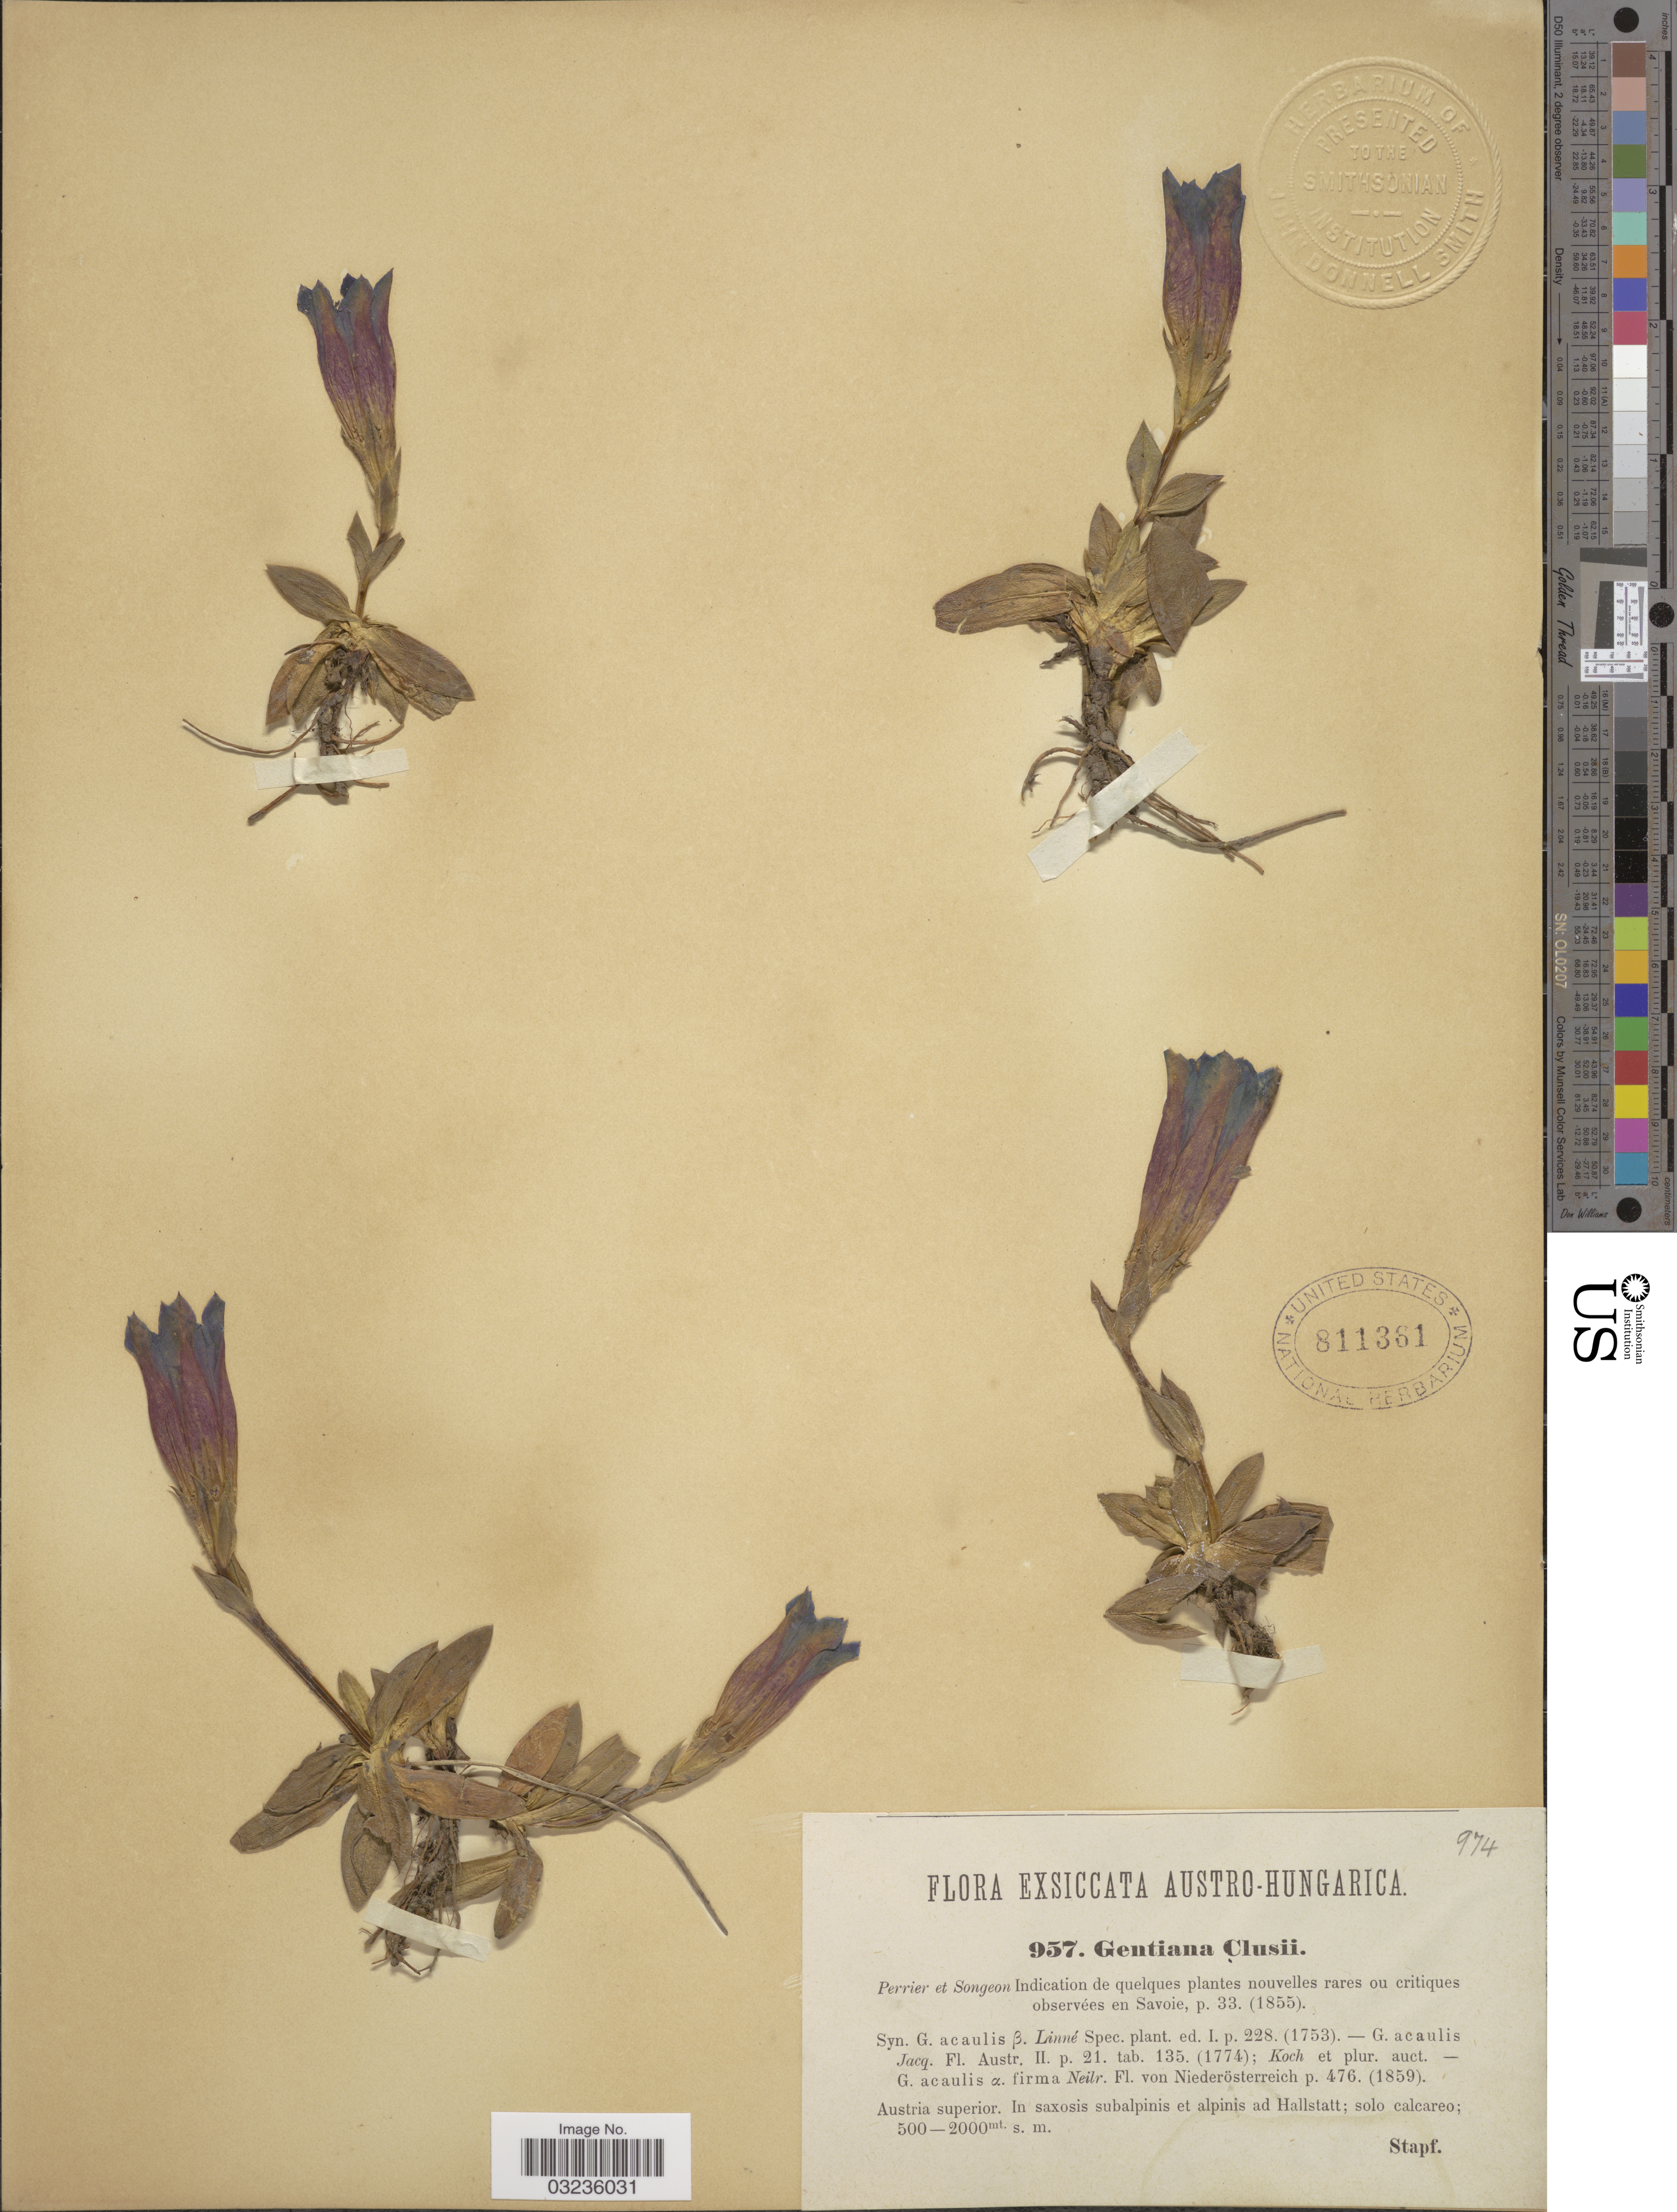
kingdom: Plantae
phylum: Tracheophyta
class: Magnoliopsida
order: Gentianales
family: Gentianaceae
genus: Gentiana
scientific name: Gentiana clusii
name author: Perr. & Songeon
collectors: Stapf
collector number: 957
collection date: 1859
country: Austria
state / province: Niederosterreich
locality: Austro-Hungarica. Austria superior. In saxosis subalpinis ad Hallstatt; solo calcareo.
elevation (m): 500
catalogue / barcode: US 811361